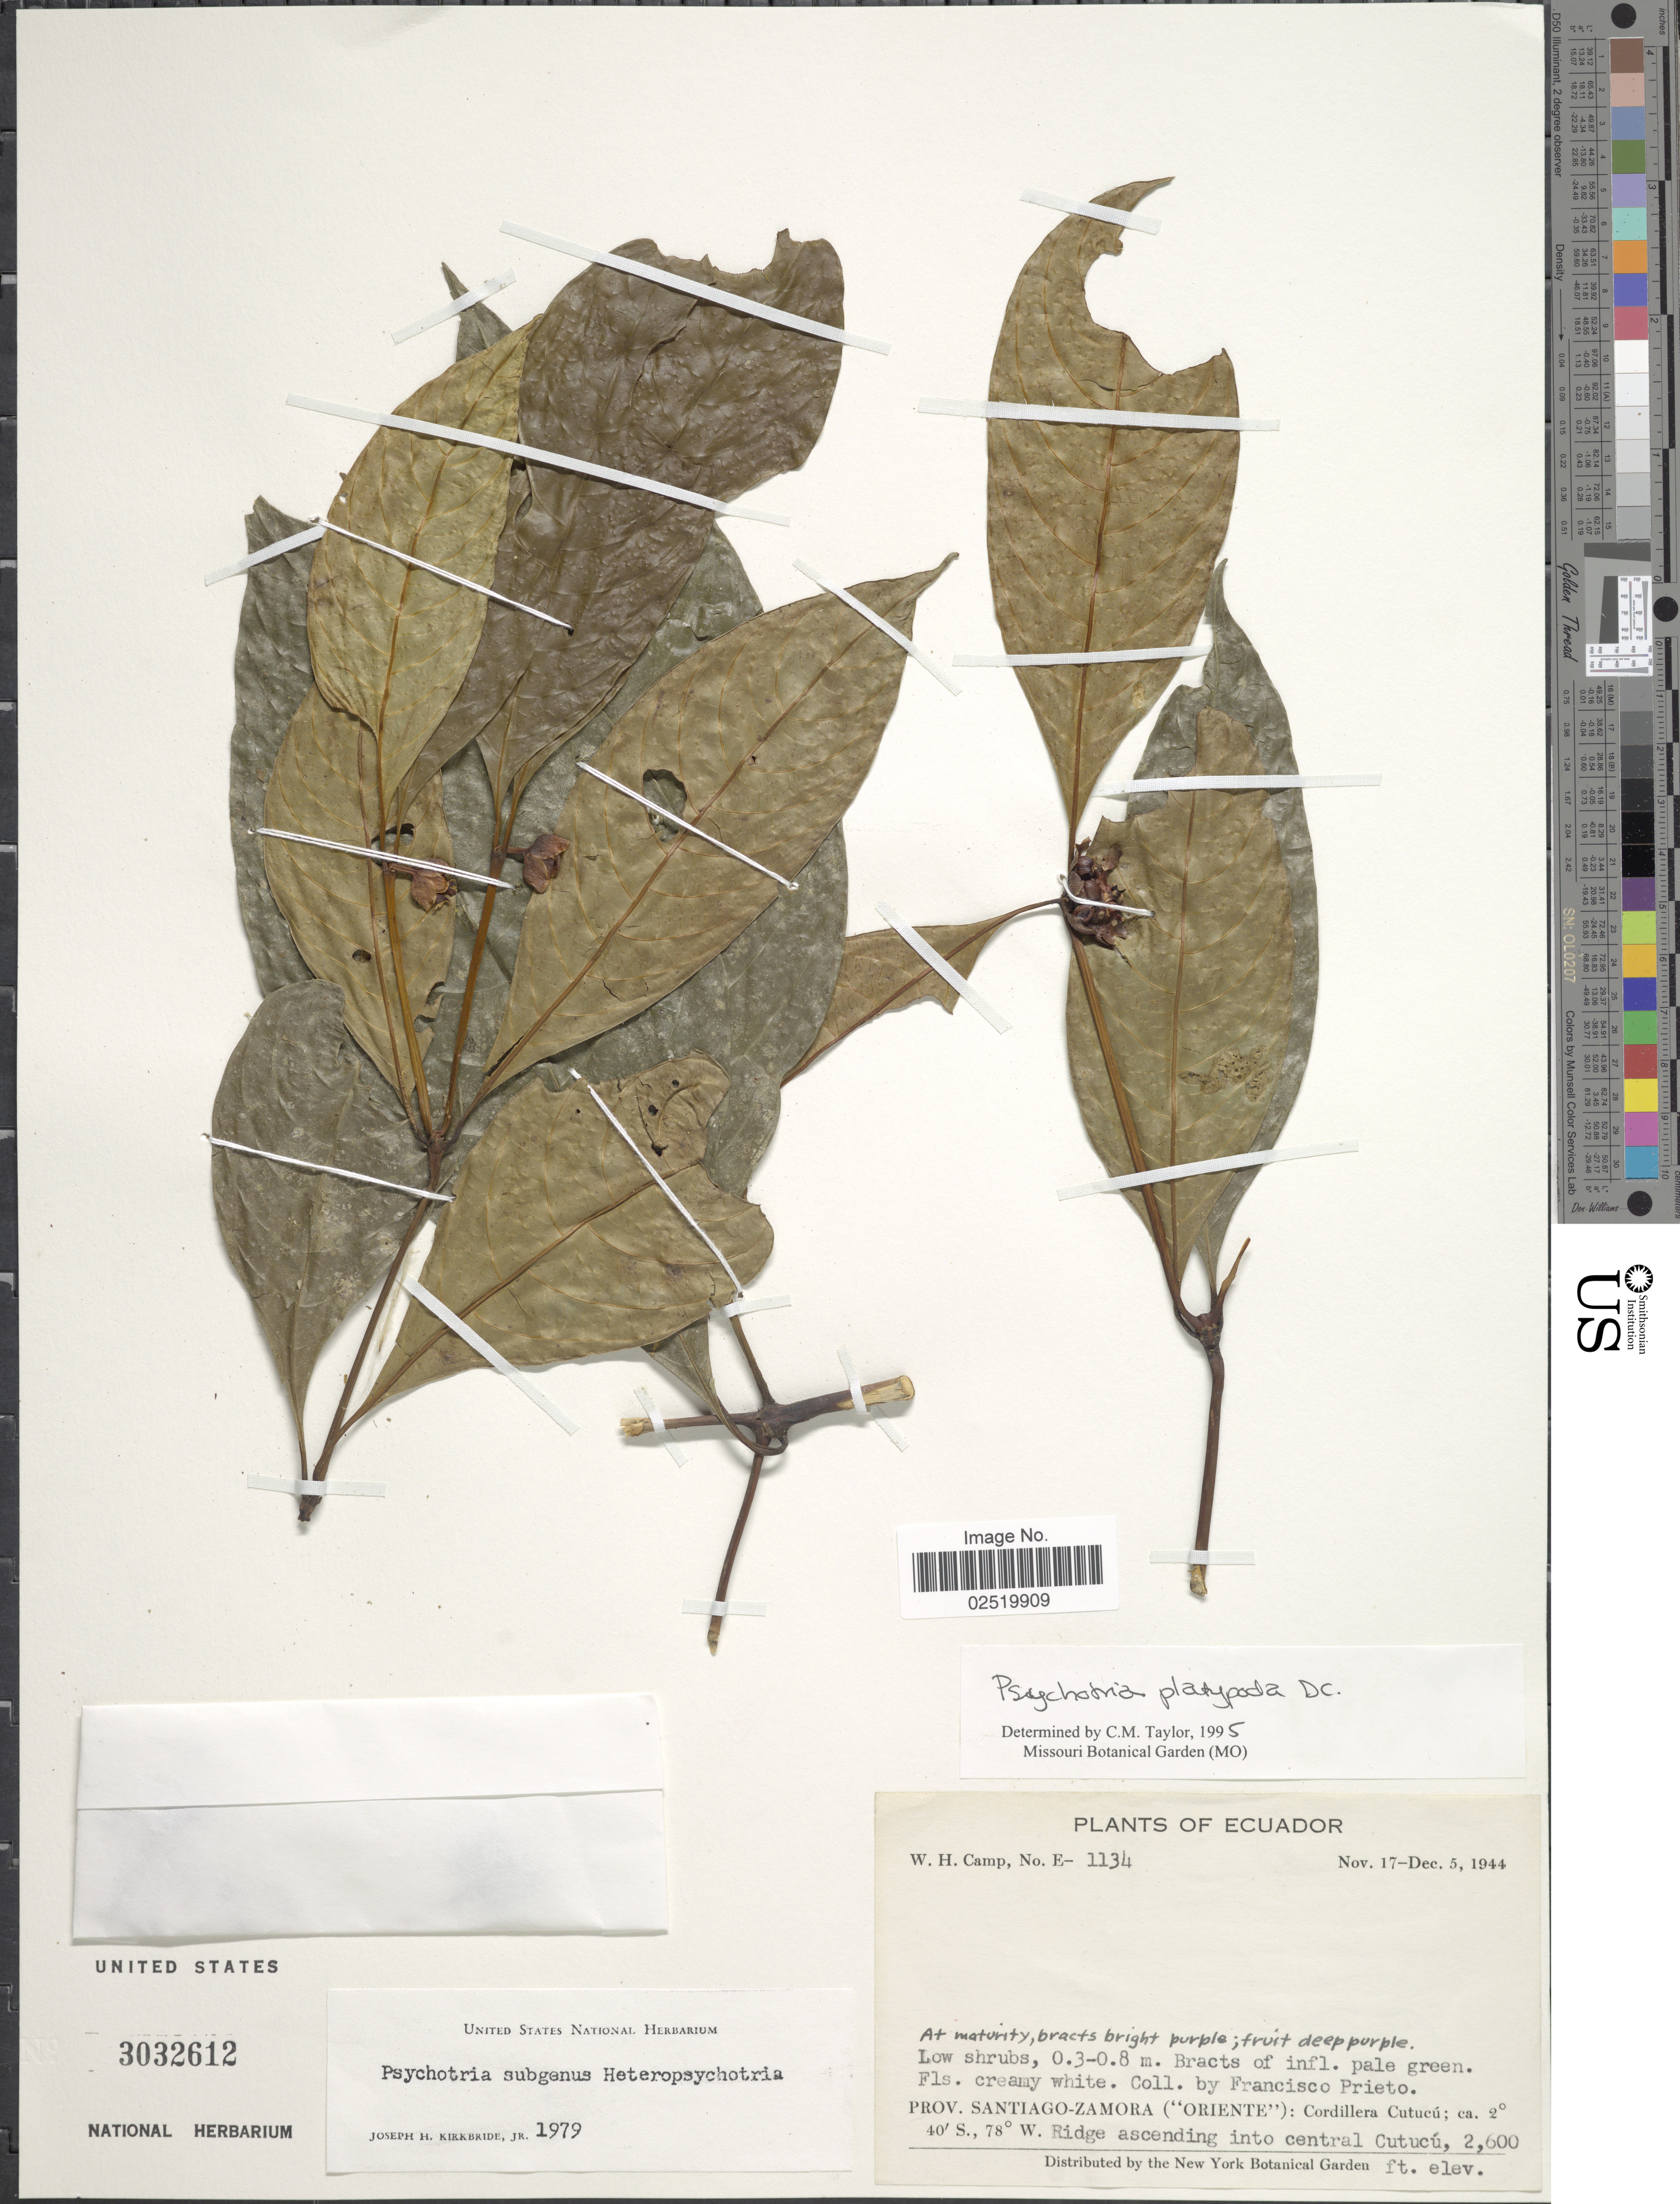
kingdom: Plantae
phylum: Tracheophyta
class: Magnoliopsida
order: Gentianales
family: Rubiaceae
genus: Psychotria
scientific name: Psychotria platypoda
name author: DC.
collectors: F. Prieto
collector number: E-1134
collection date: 1944-11-17/1944-12-05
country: Ecuador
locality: Prov. Santiago-Zamora (Oriente) : Cordillera Cutucu. Rideg ascending into central Cutucu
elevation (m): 792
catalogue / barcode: US 3032612